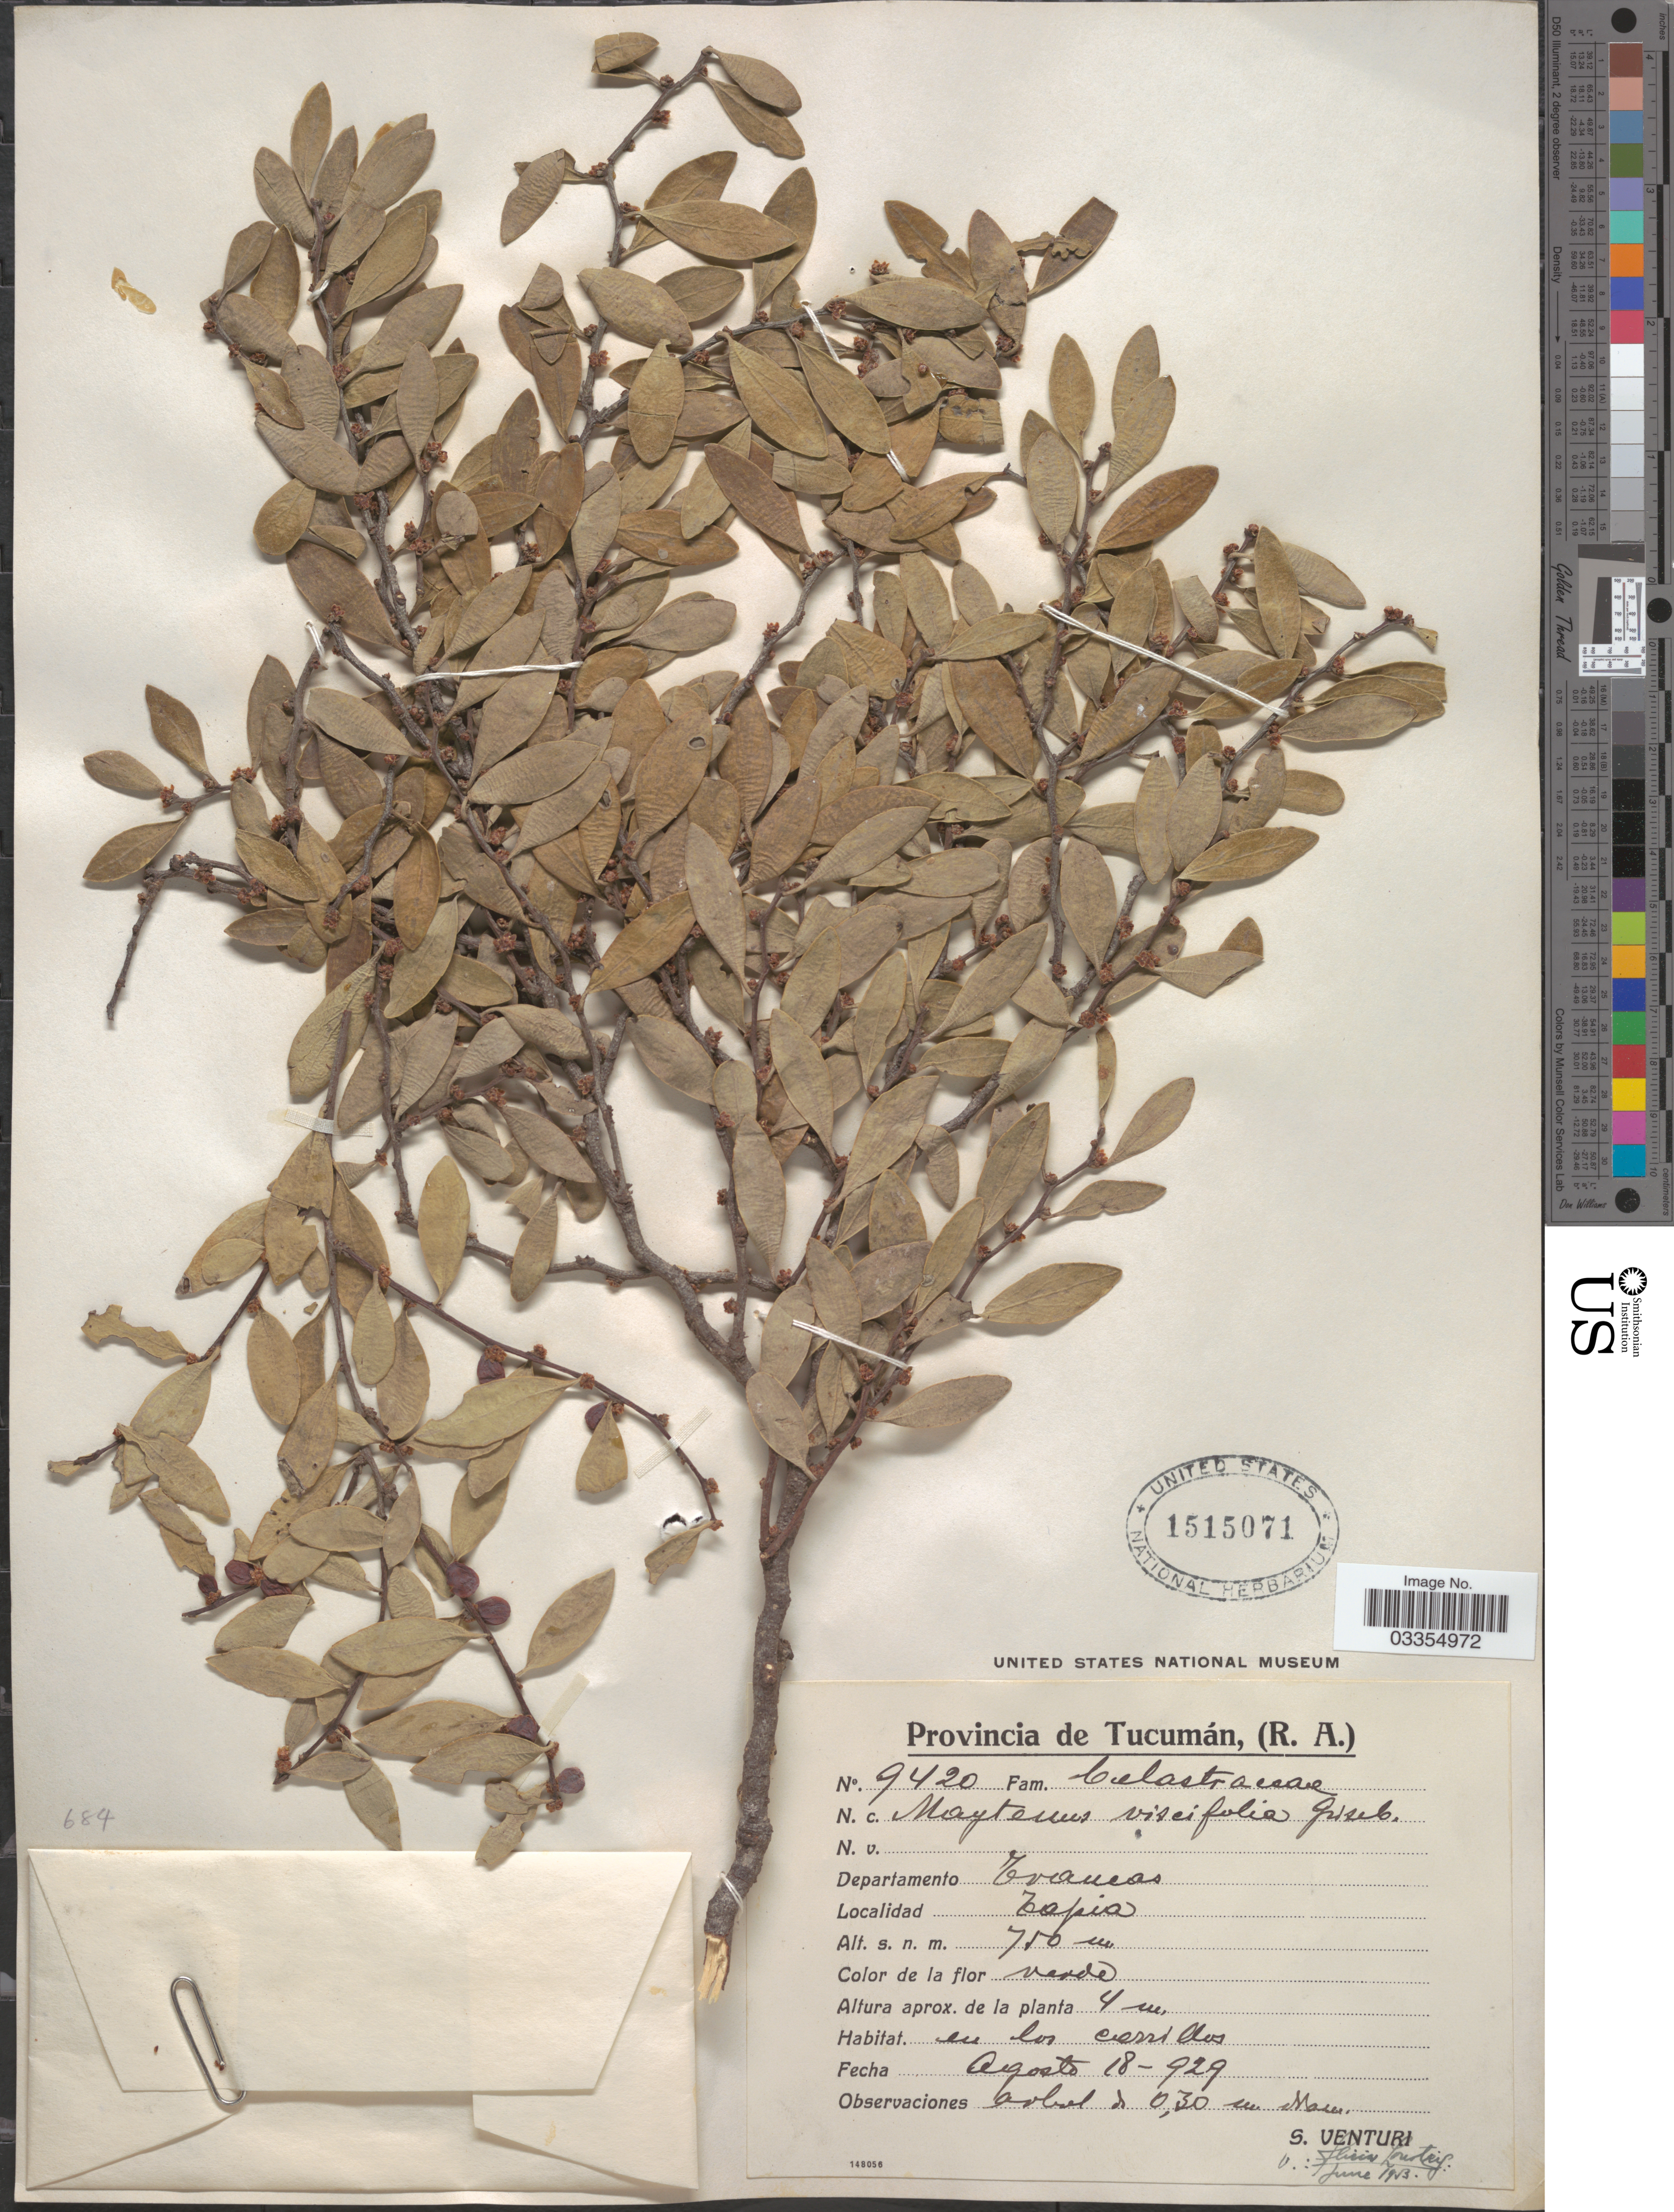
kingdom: Plantae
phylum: Tracheophyta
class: Magnoliopsida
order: Celastrales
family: Celastraceae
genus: Tricerma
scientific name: Tricerma viscifolium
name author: (Griseb.) Lundell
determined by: Strong, Mark T., (BOT), Smithsonian Institution - National Museum of Natural History (UNITED STATES)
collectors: S. Venturi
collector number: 9420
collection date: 1929-08-18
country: Argentina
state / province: Tucuman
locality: Departamento Trancas. Tapia.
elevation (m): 750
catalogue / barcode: US 1515071